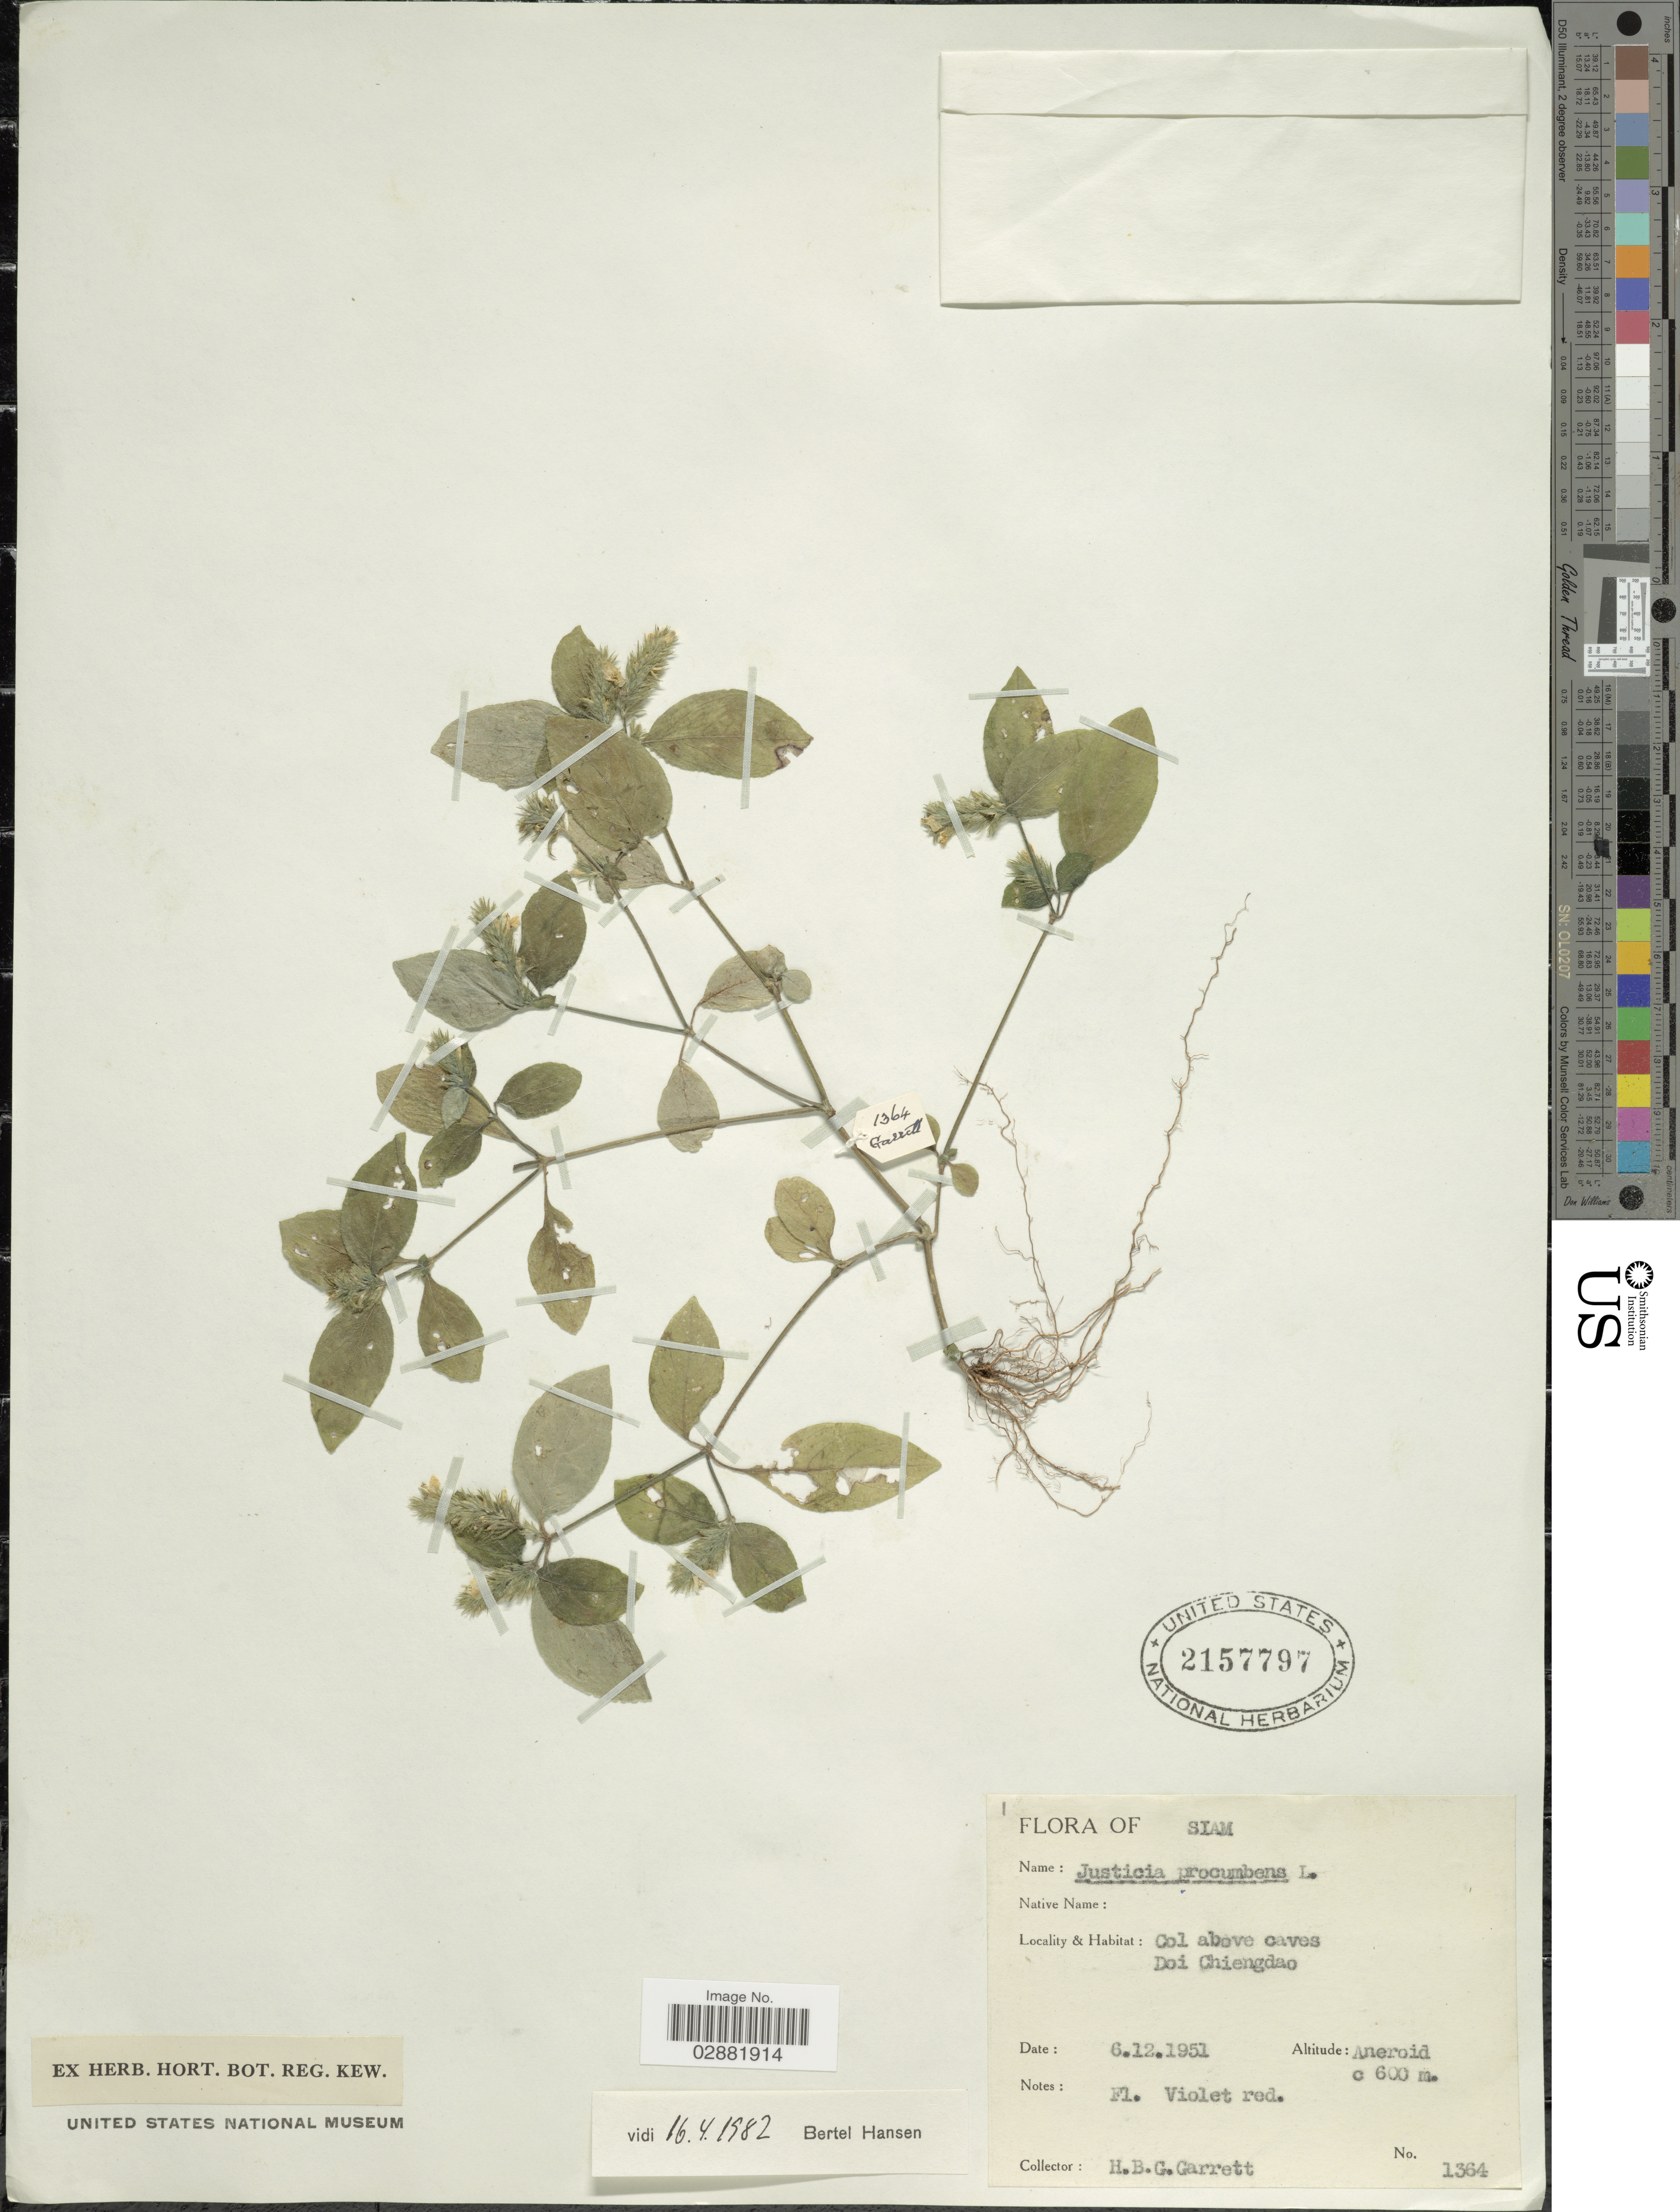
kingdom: Plantae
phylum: Tracheophyta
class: Magnoliopsida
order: Lamiales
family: Acanthaceae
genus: Justicia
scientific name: Justicia procumbens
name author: L.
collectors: H. Garrett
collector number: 1364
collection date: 1951-12-06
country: Thailand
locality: Siam, Col above caves, Doi Chiengdao, Aneroid.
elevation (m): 600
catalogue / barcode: US 2157797